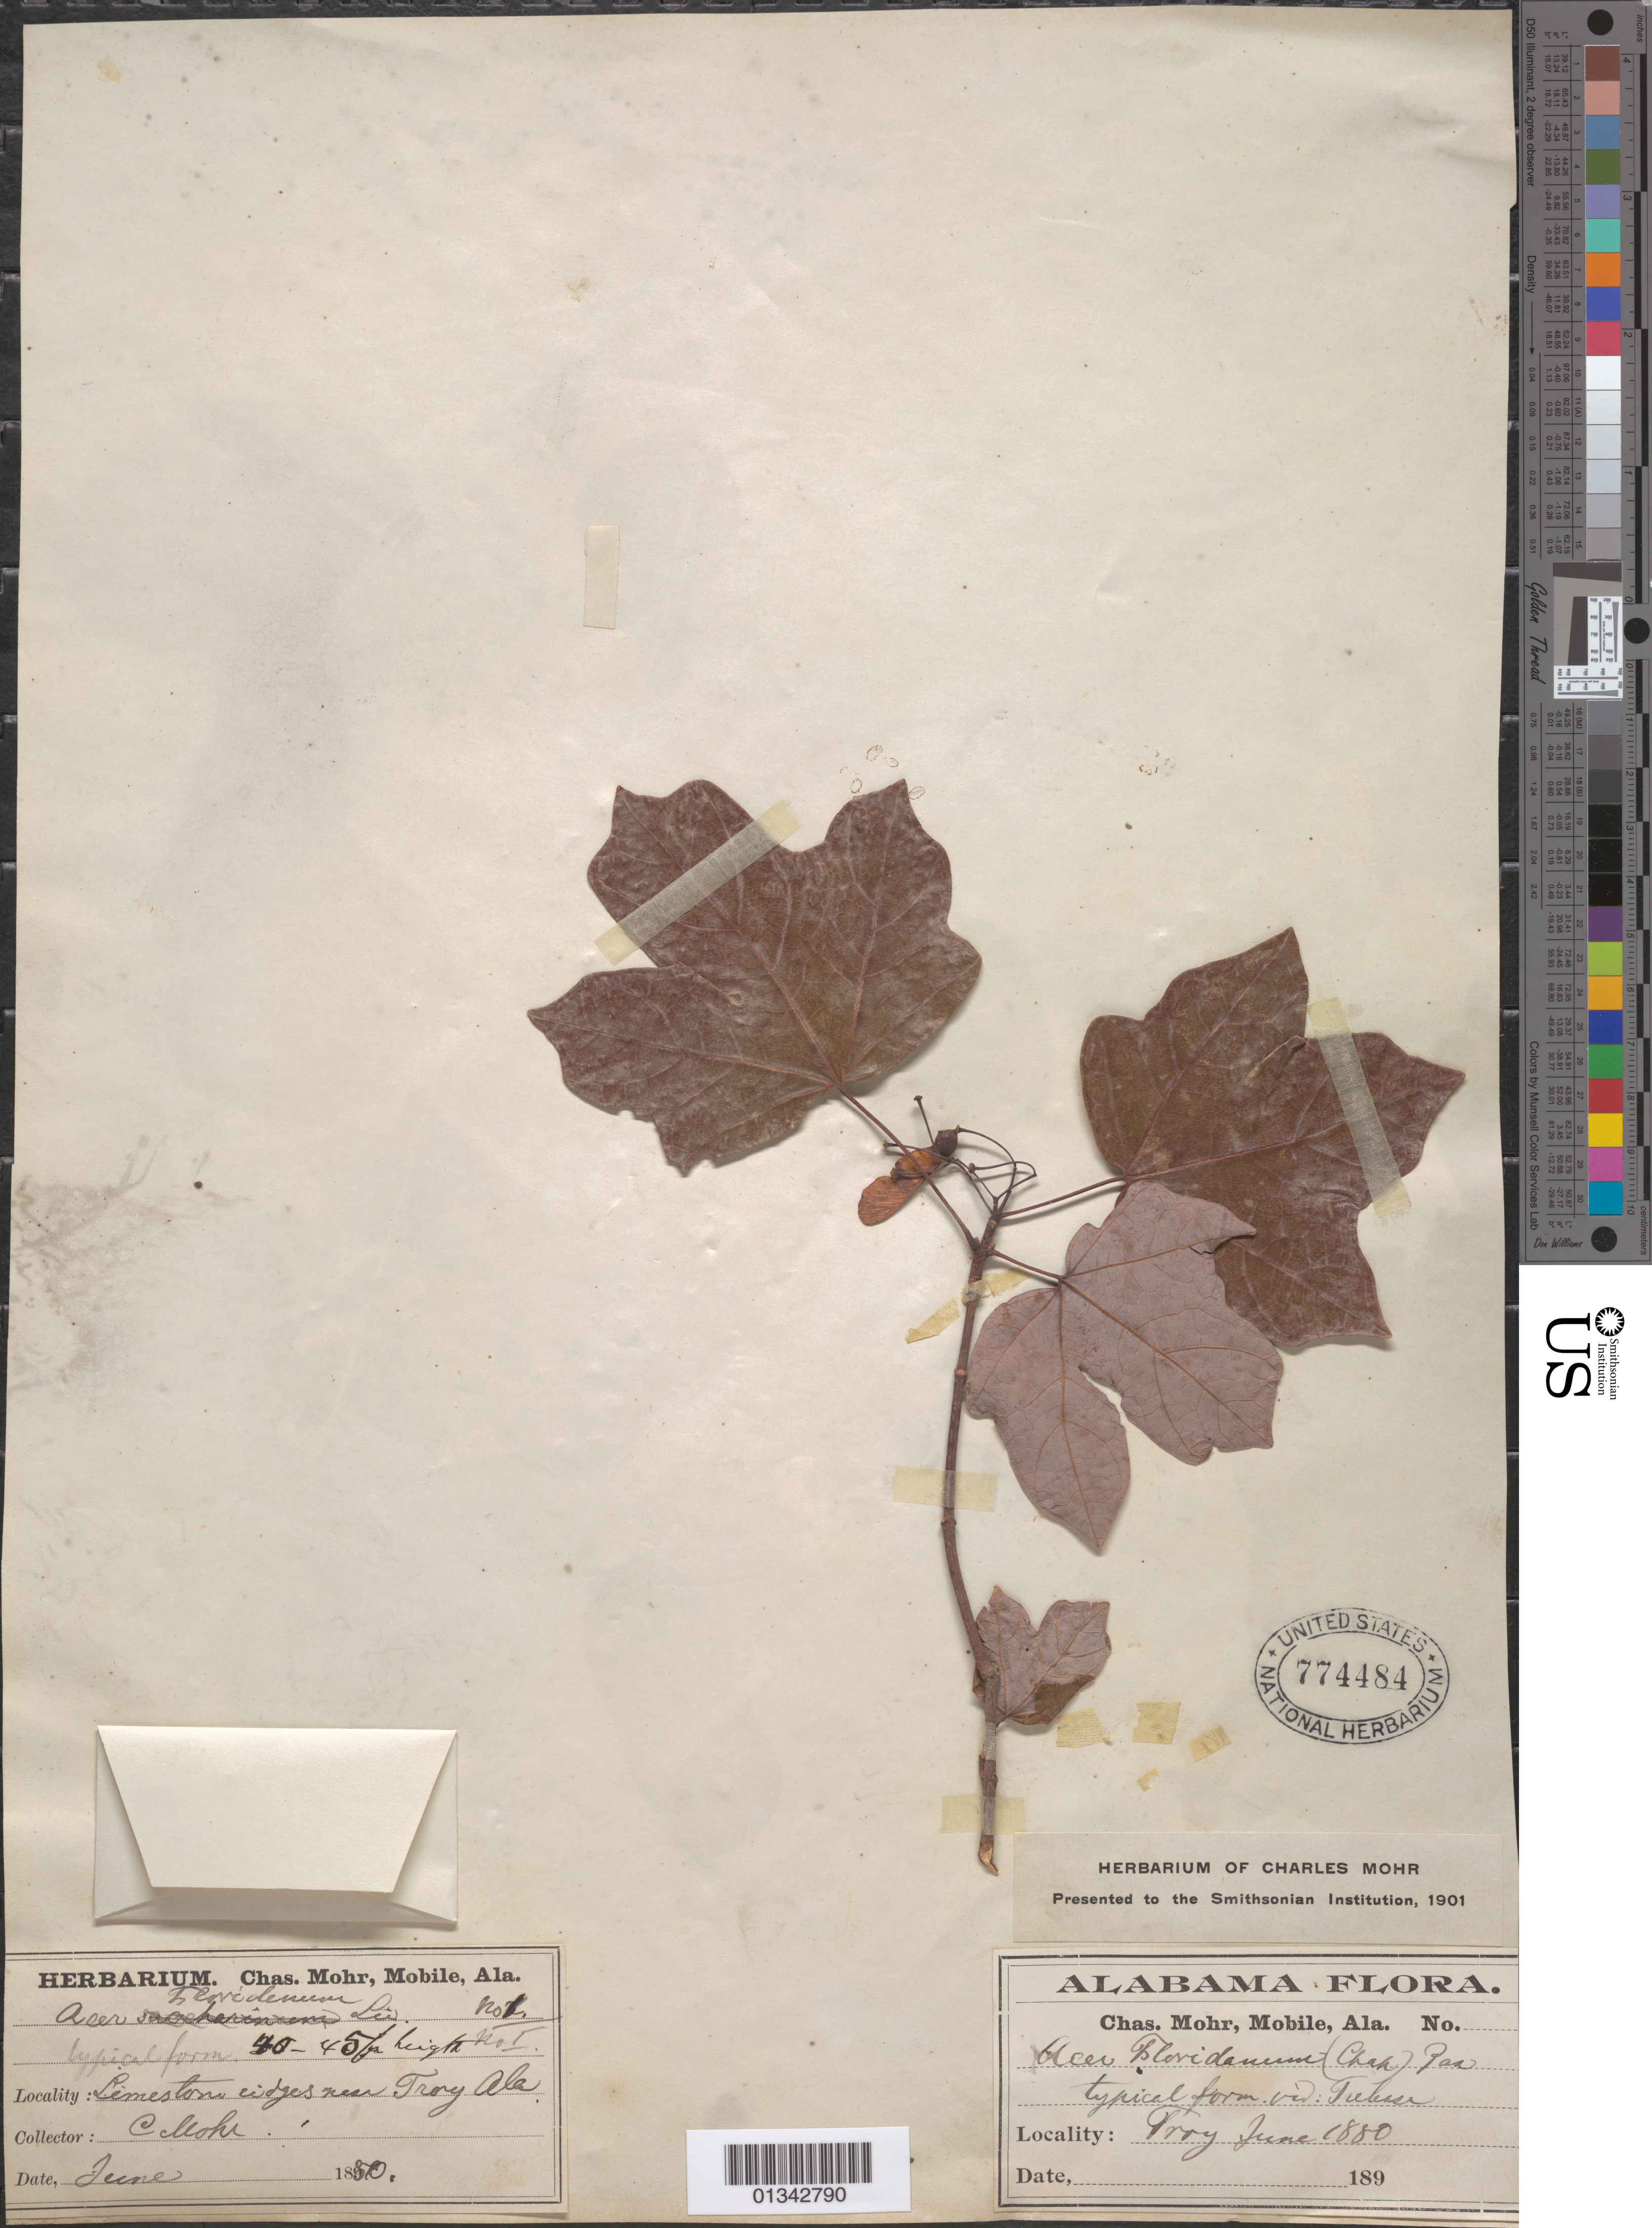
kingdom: Plantae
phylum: Tracheophyta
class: Magnoliopsida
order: Sapindales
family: Sapindaceae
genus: Acer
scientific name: Acer saccharum subsp. floridanum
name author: (Chapm.) Desmarais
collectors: C. T. Mohr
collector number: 1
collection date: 1880-06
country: United States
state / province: Alabama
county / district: Pike County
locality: Troy, near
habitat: Limestone ridges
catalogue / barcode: US 774484